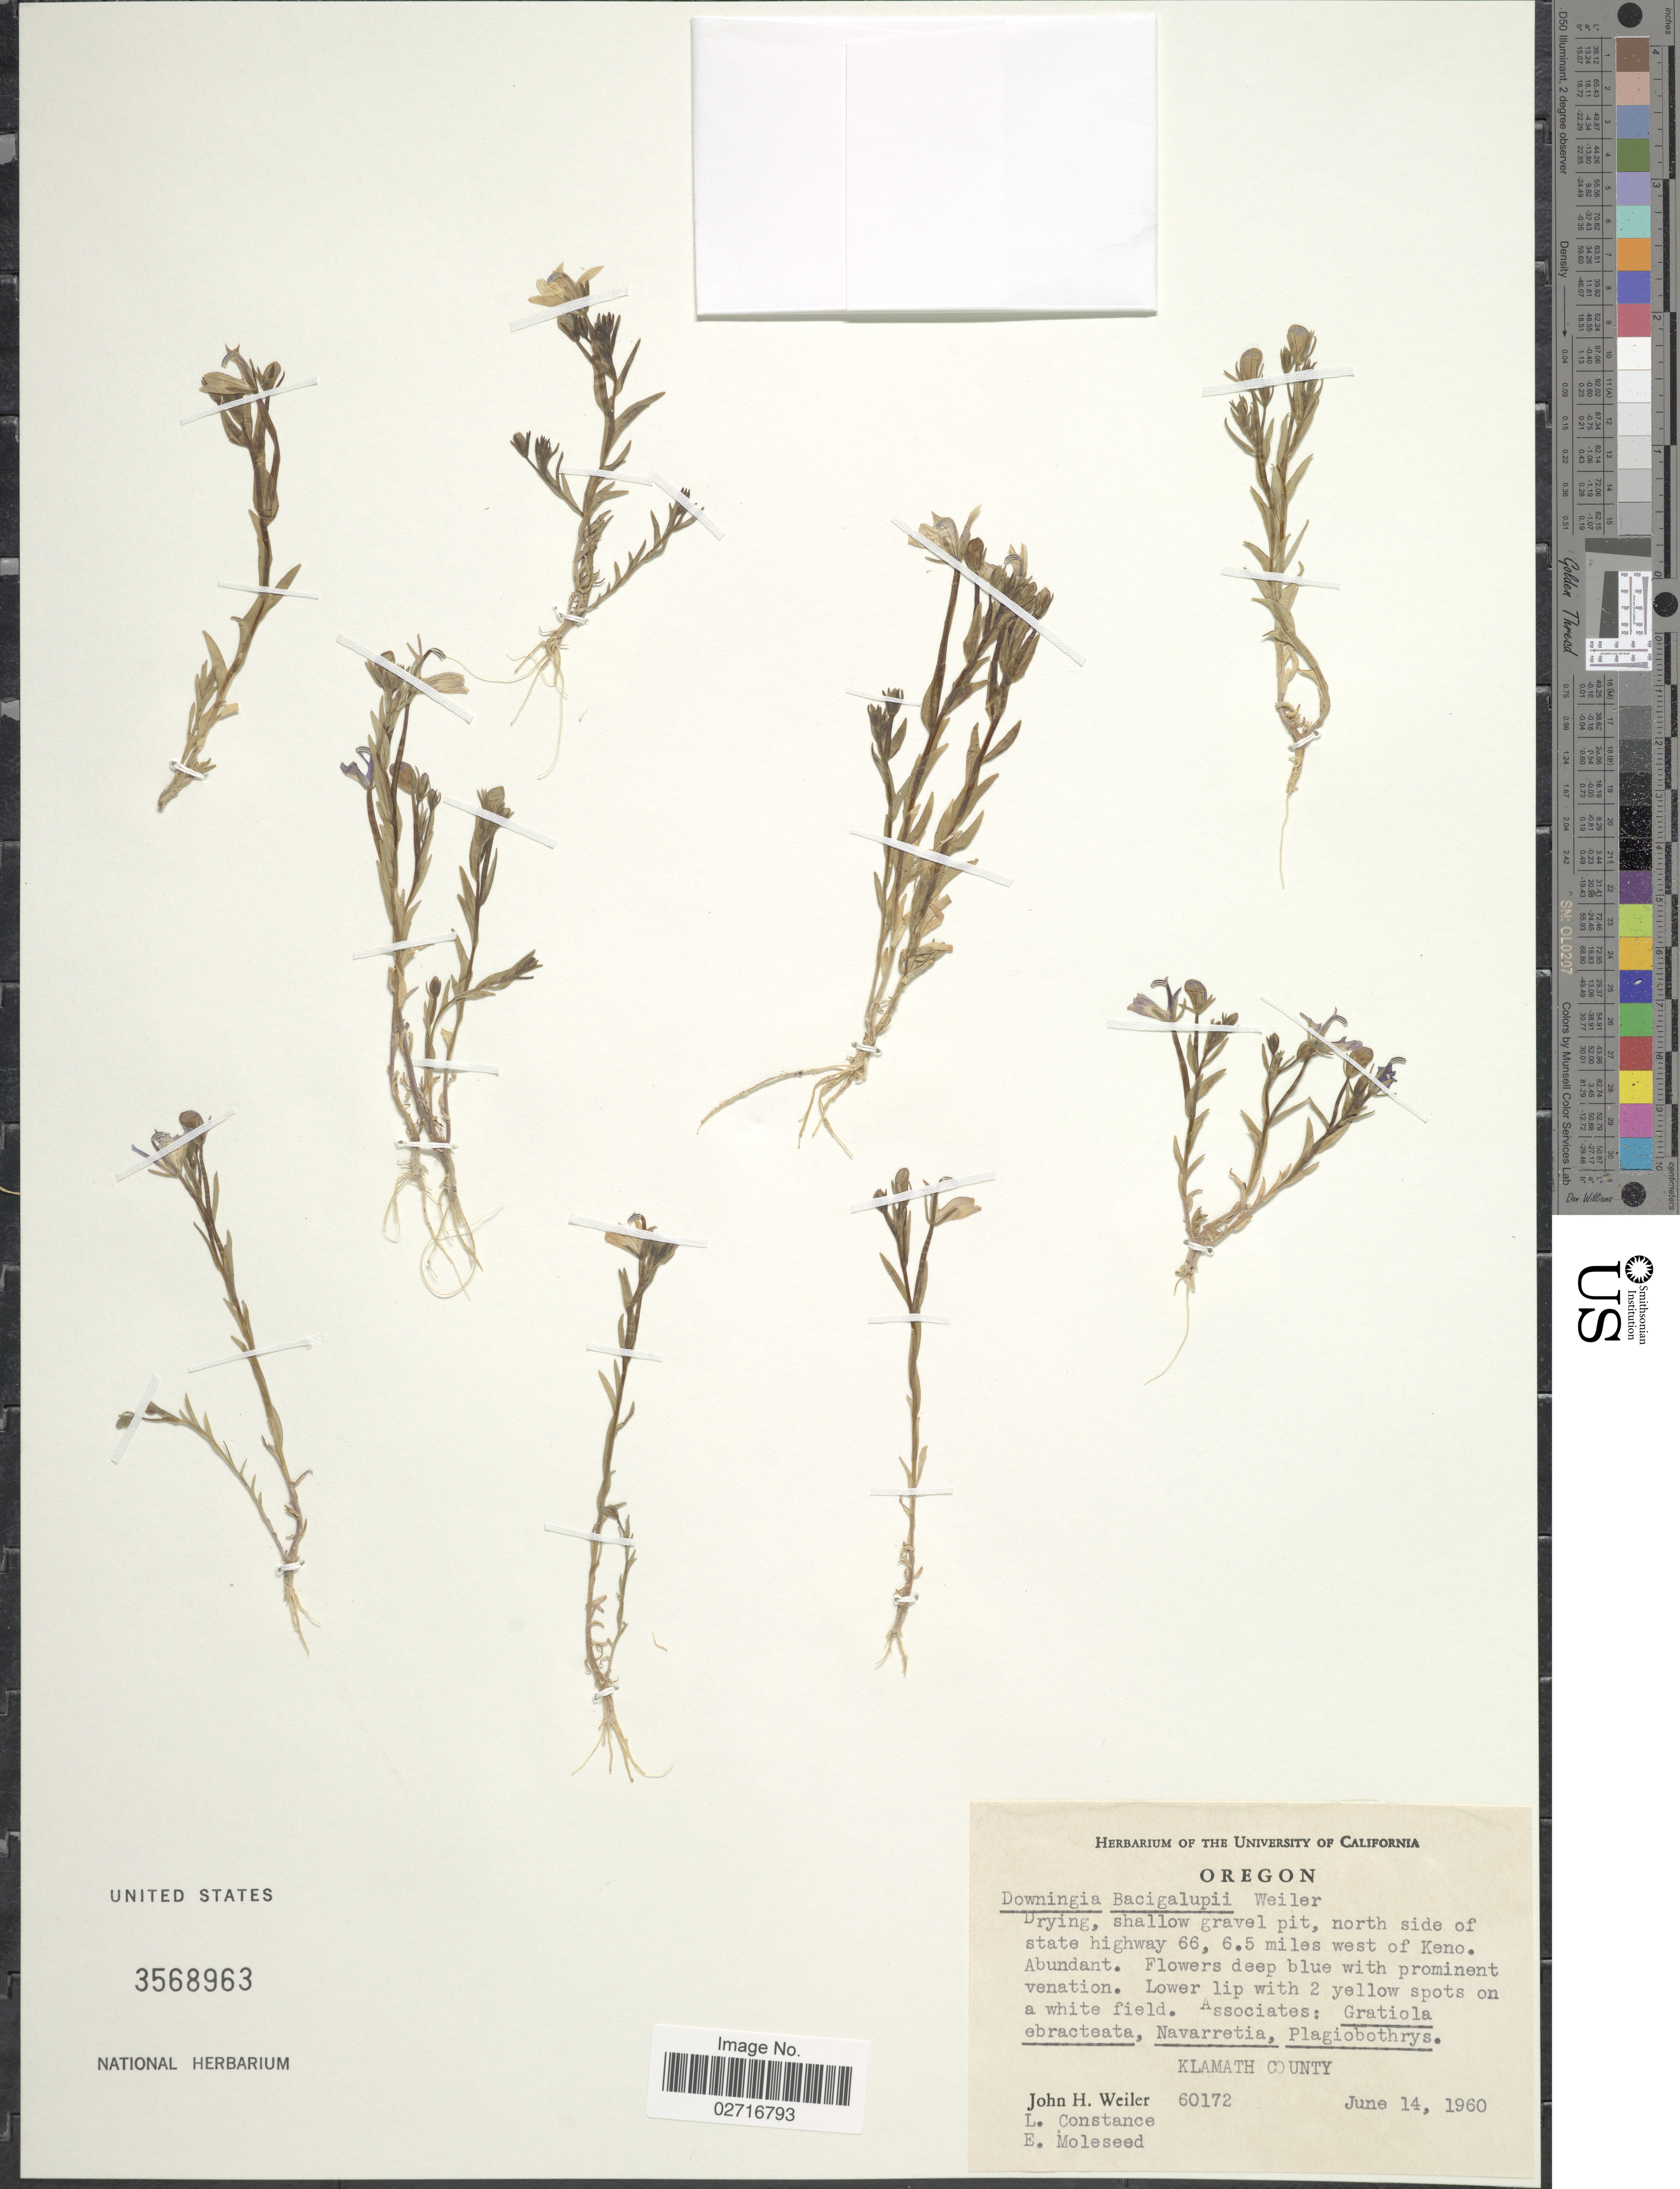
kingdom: Plantae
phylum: Tracheophyta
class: Magnoliopsida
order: Asterales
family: Campanulaceae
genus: Downingia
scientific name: Downingia bacigalupii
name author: Weiler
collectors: J. H. Weiler, L. Constance & E. Molseed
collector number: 60172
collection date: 1960-06-14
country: United States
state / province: Oregon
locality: Drying, shallow gravel pit, north side of state highway 66, 6.5 miles west of Keno, Klamath County.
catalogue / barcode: US 3568963